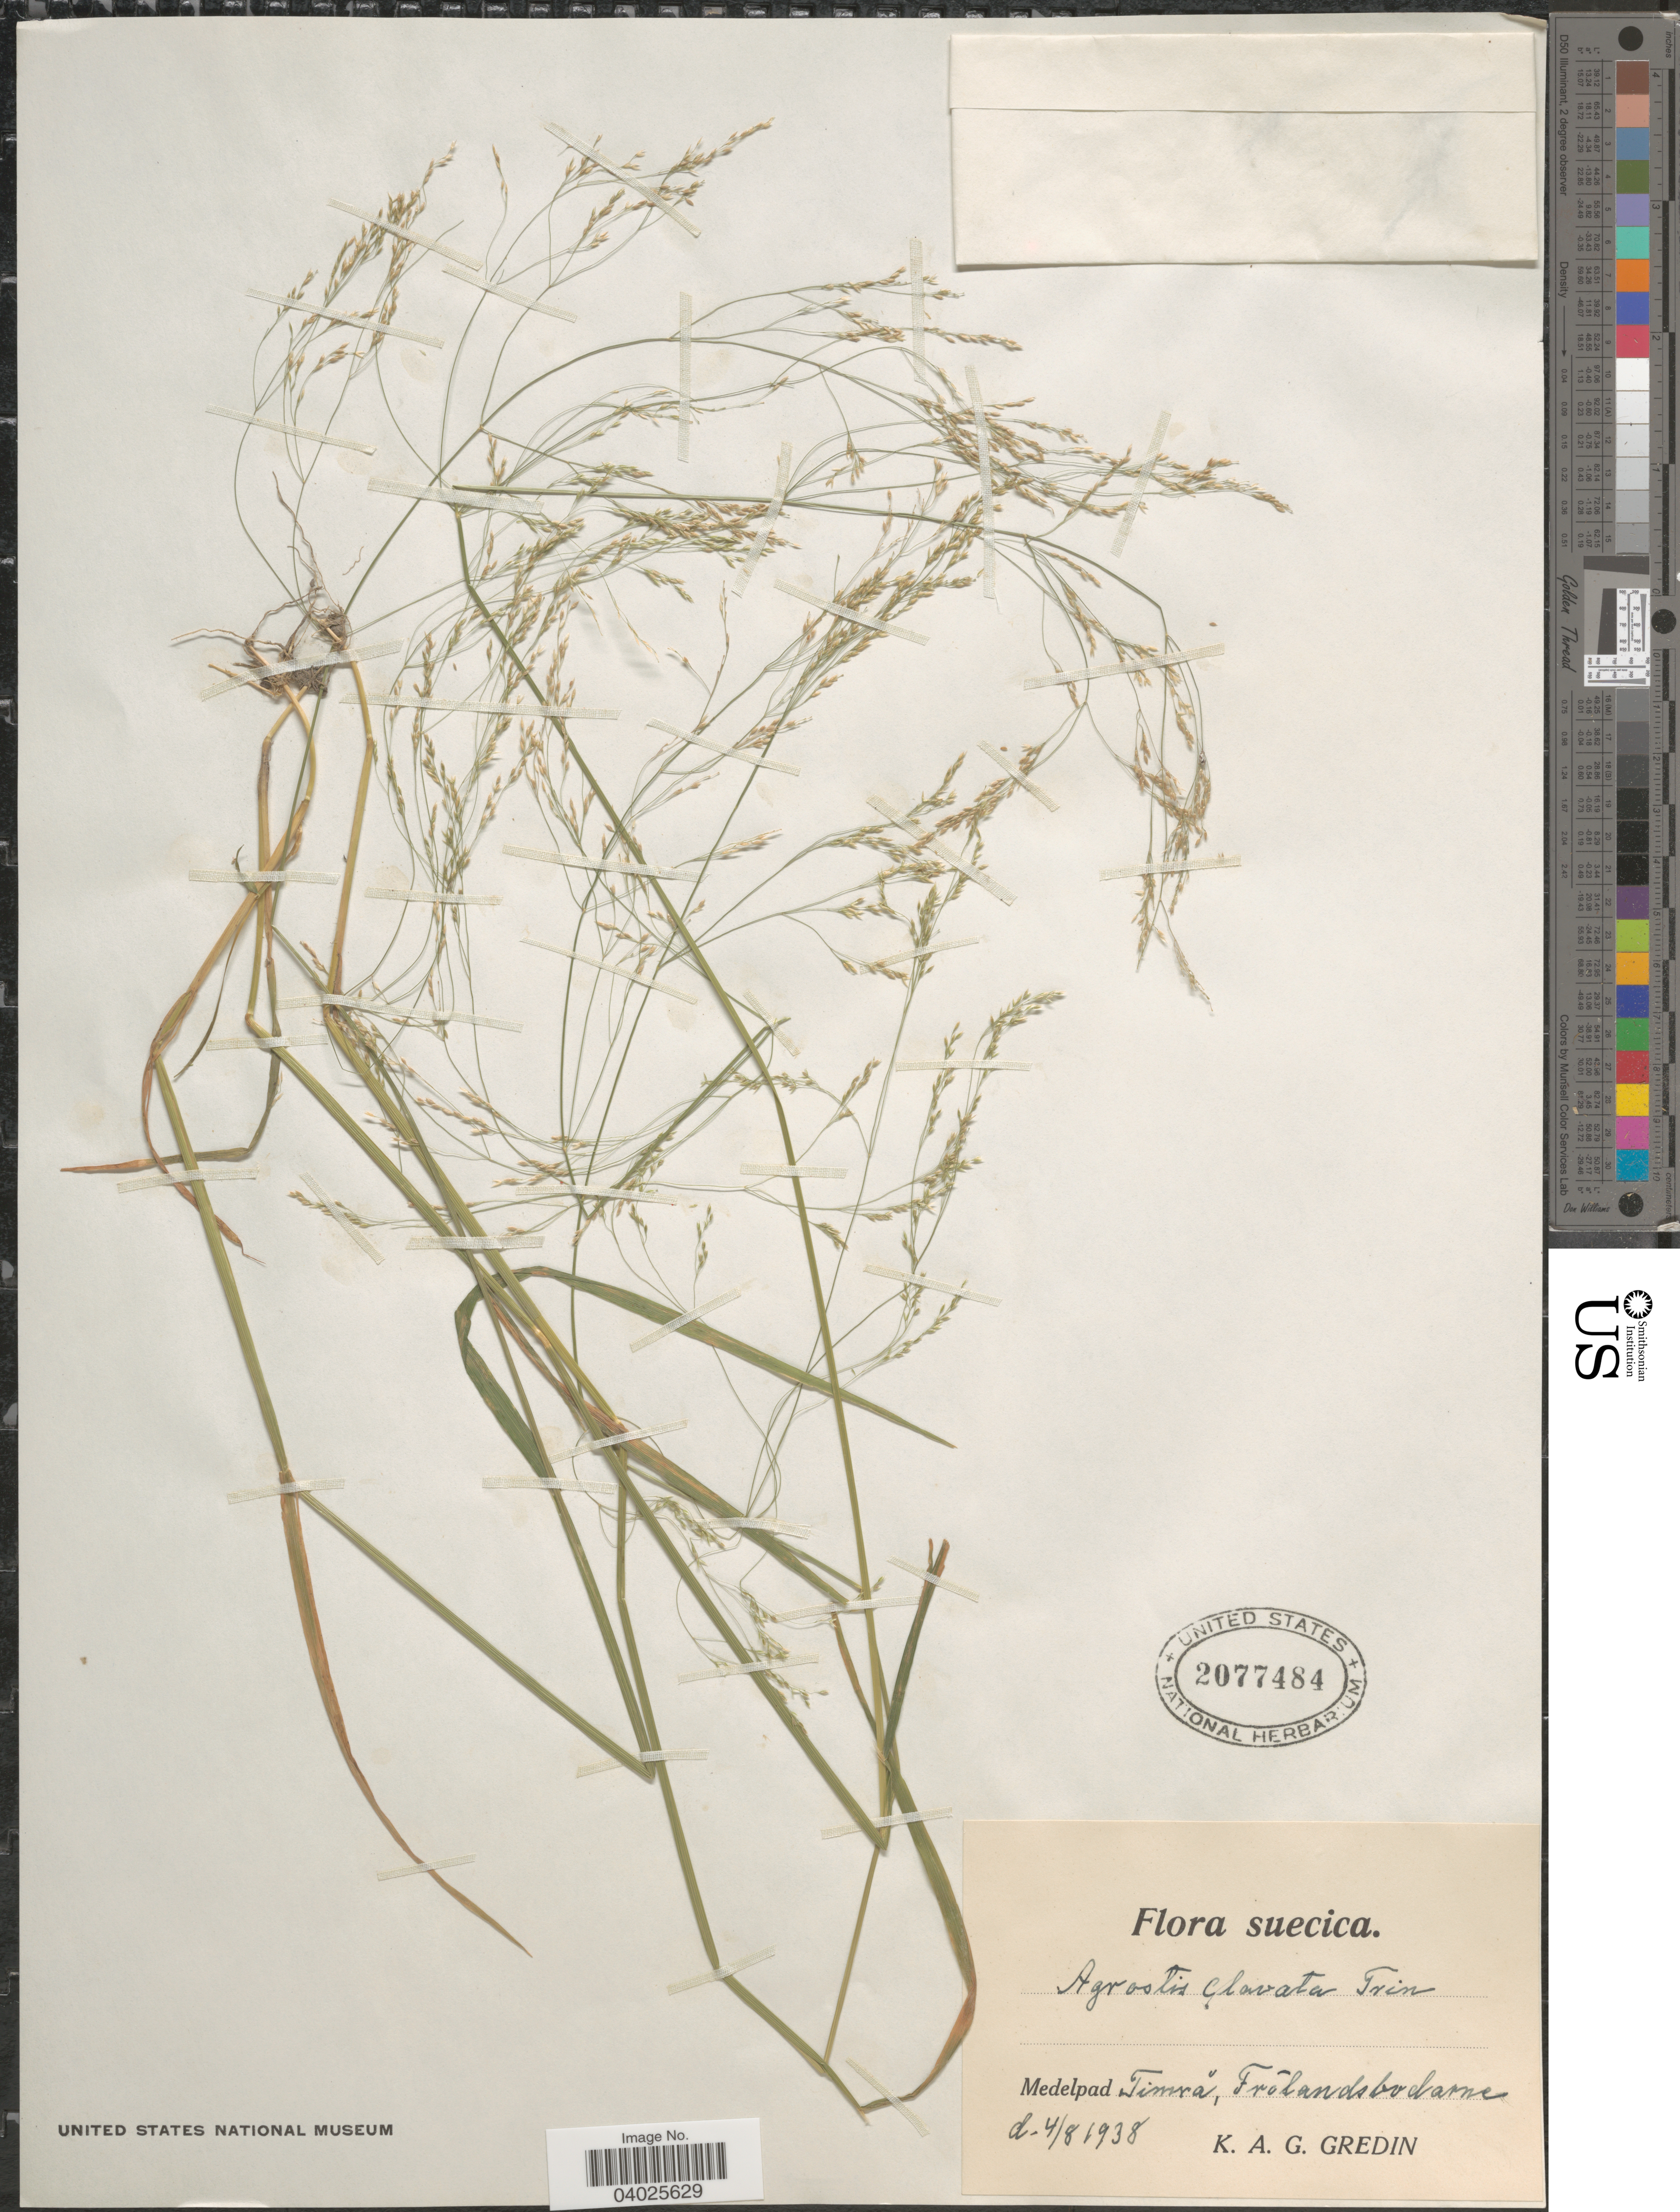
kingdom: Plantae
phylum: Tracheophyta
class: Liliopsida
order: Poales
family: Poaceae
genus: Agrostis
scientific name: Agrostis clavata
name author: Trin.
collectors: K. Gredin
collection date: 1938-08-04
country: Sweden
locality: Suecica. Medelpad. Timrå, Frölandsbodarne.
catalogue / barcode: US 2077484